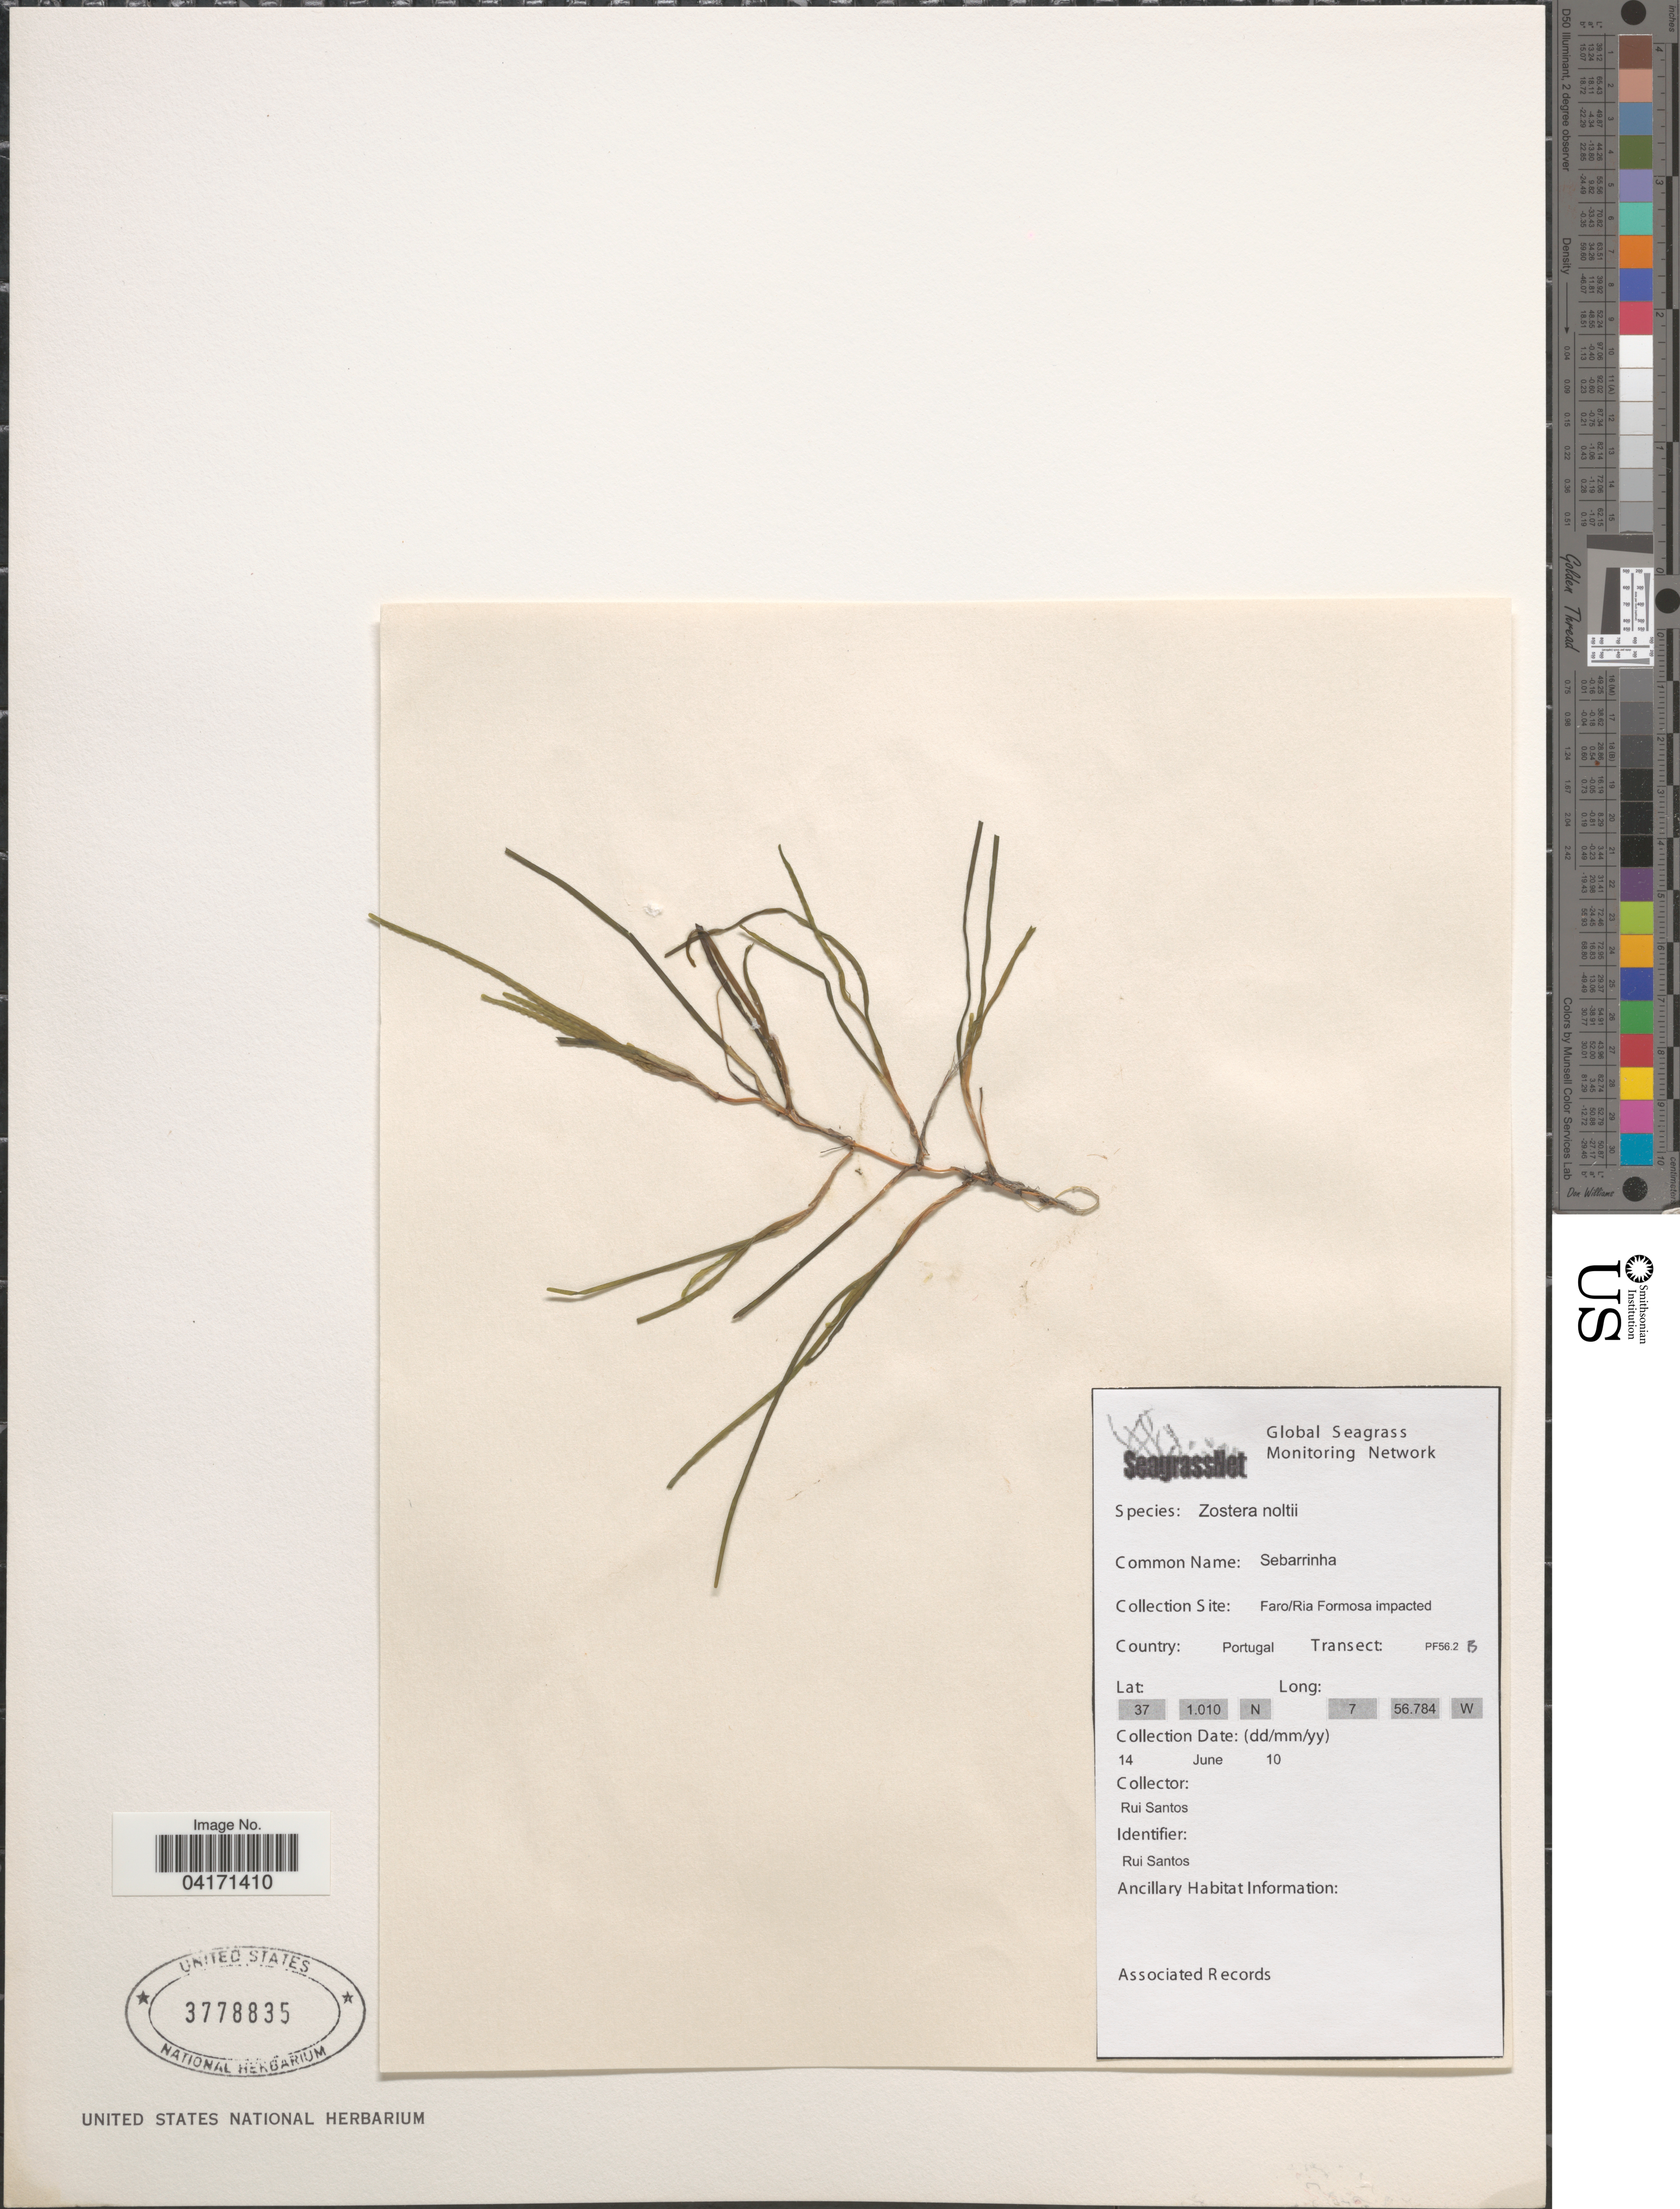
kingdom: Plantae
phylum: Tracheophyta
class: Liliopsida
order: Alismatales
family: Zosteraceae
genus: Zostera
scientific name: Zostera noltii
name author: Hornem.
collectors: R. Santos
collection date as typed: Transcribed d/m/y: 14/6/10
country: Portugal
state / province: Faro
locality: Ria Formosa impacted. Transect: PF56.2 B.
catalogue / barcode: US 3778835